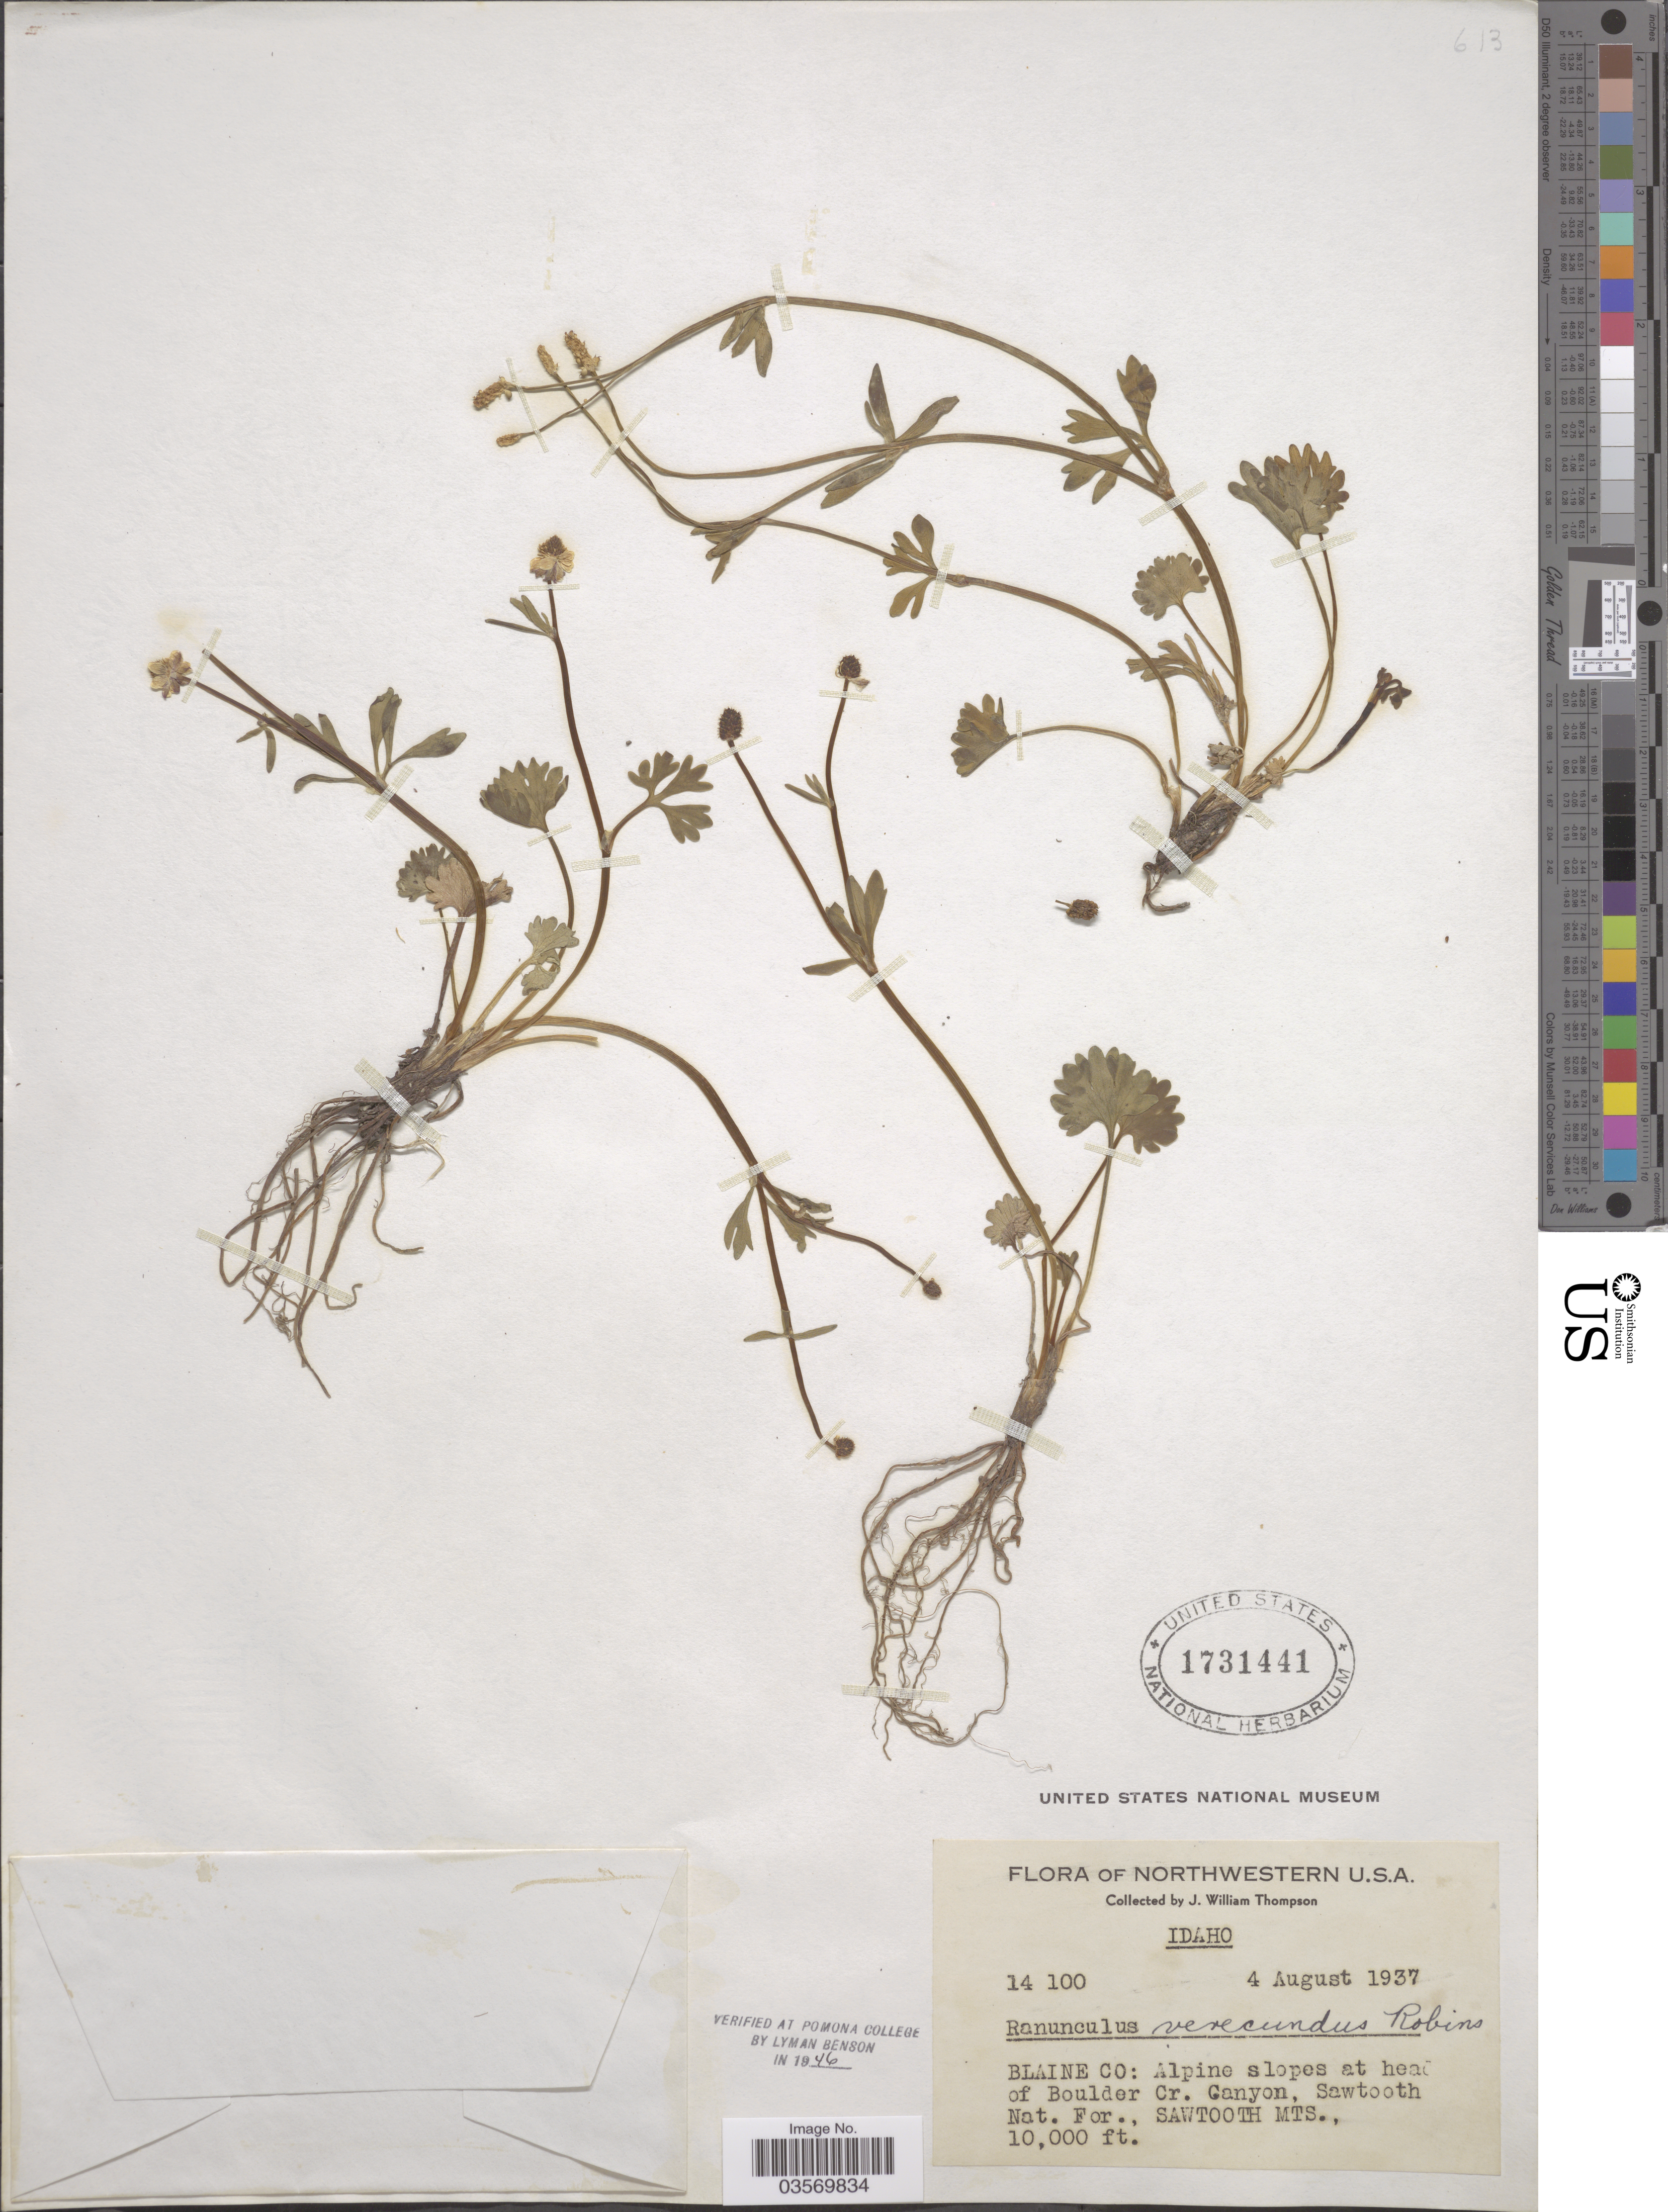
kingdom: Plantae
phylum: Tracheophyta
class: Magnoliopsida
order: Ranunculales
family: Ranunculaceae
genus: Ranunculus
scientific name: Ranunculus verecundus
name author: B.L. Rob.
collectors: J. W. Thompson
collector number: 14100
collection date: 1937-08-04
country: United States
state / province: Idaho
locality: Northwestern U.S.A. Blaine Co: Alpine slopes at head of Boulder Cr. Canyon, Sawtooth Nat. For., Sawtooth Mts.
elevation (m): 3048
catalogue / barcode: US 1731441